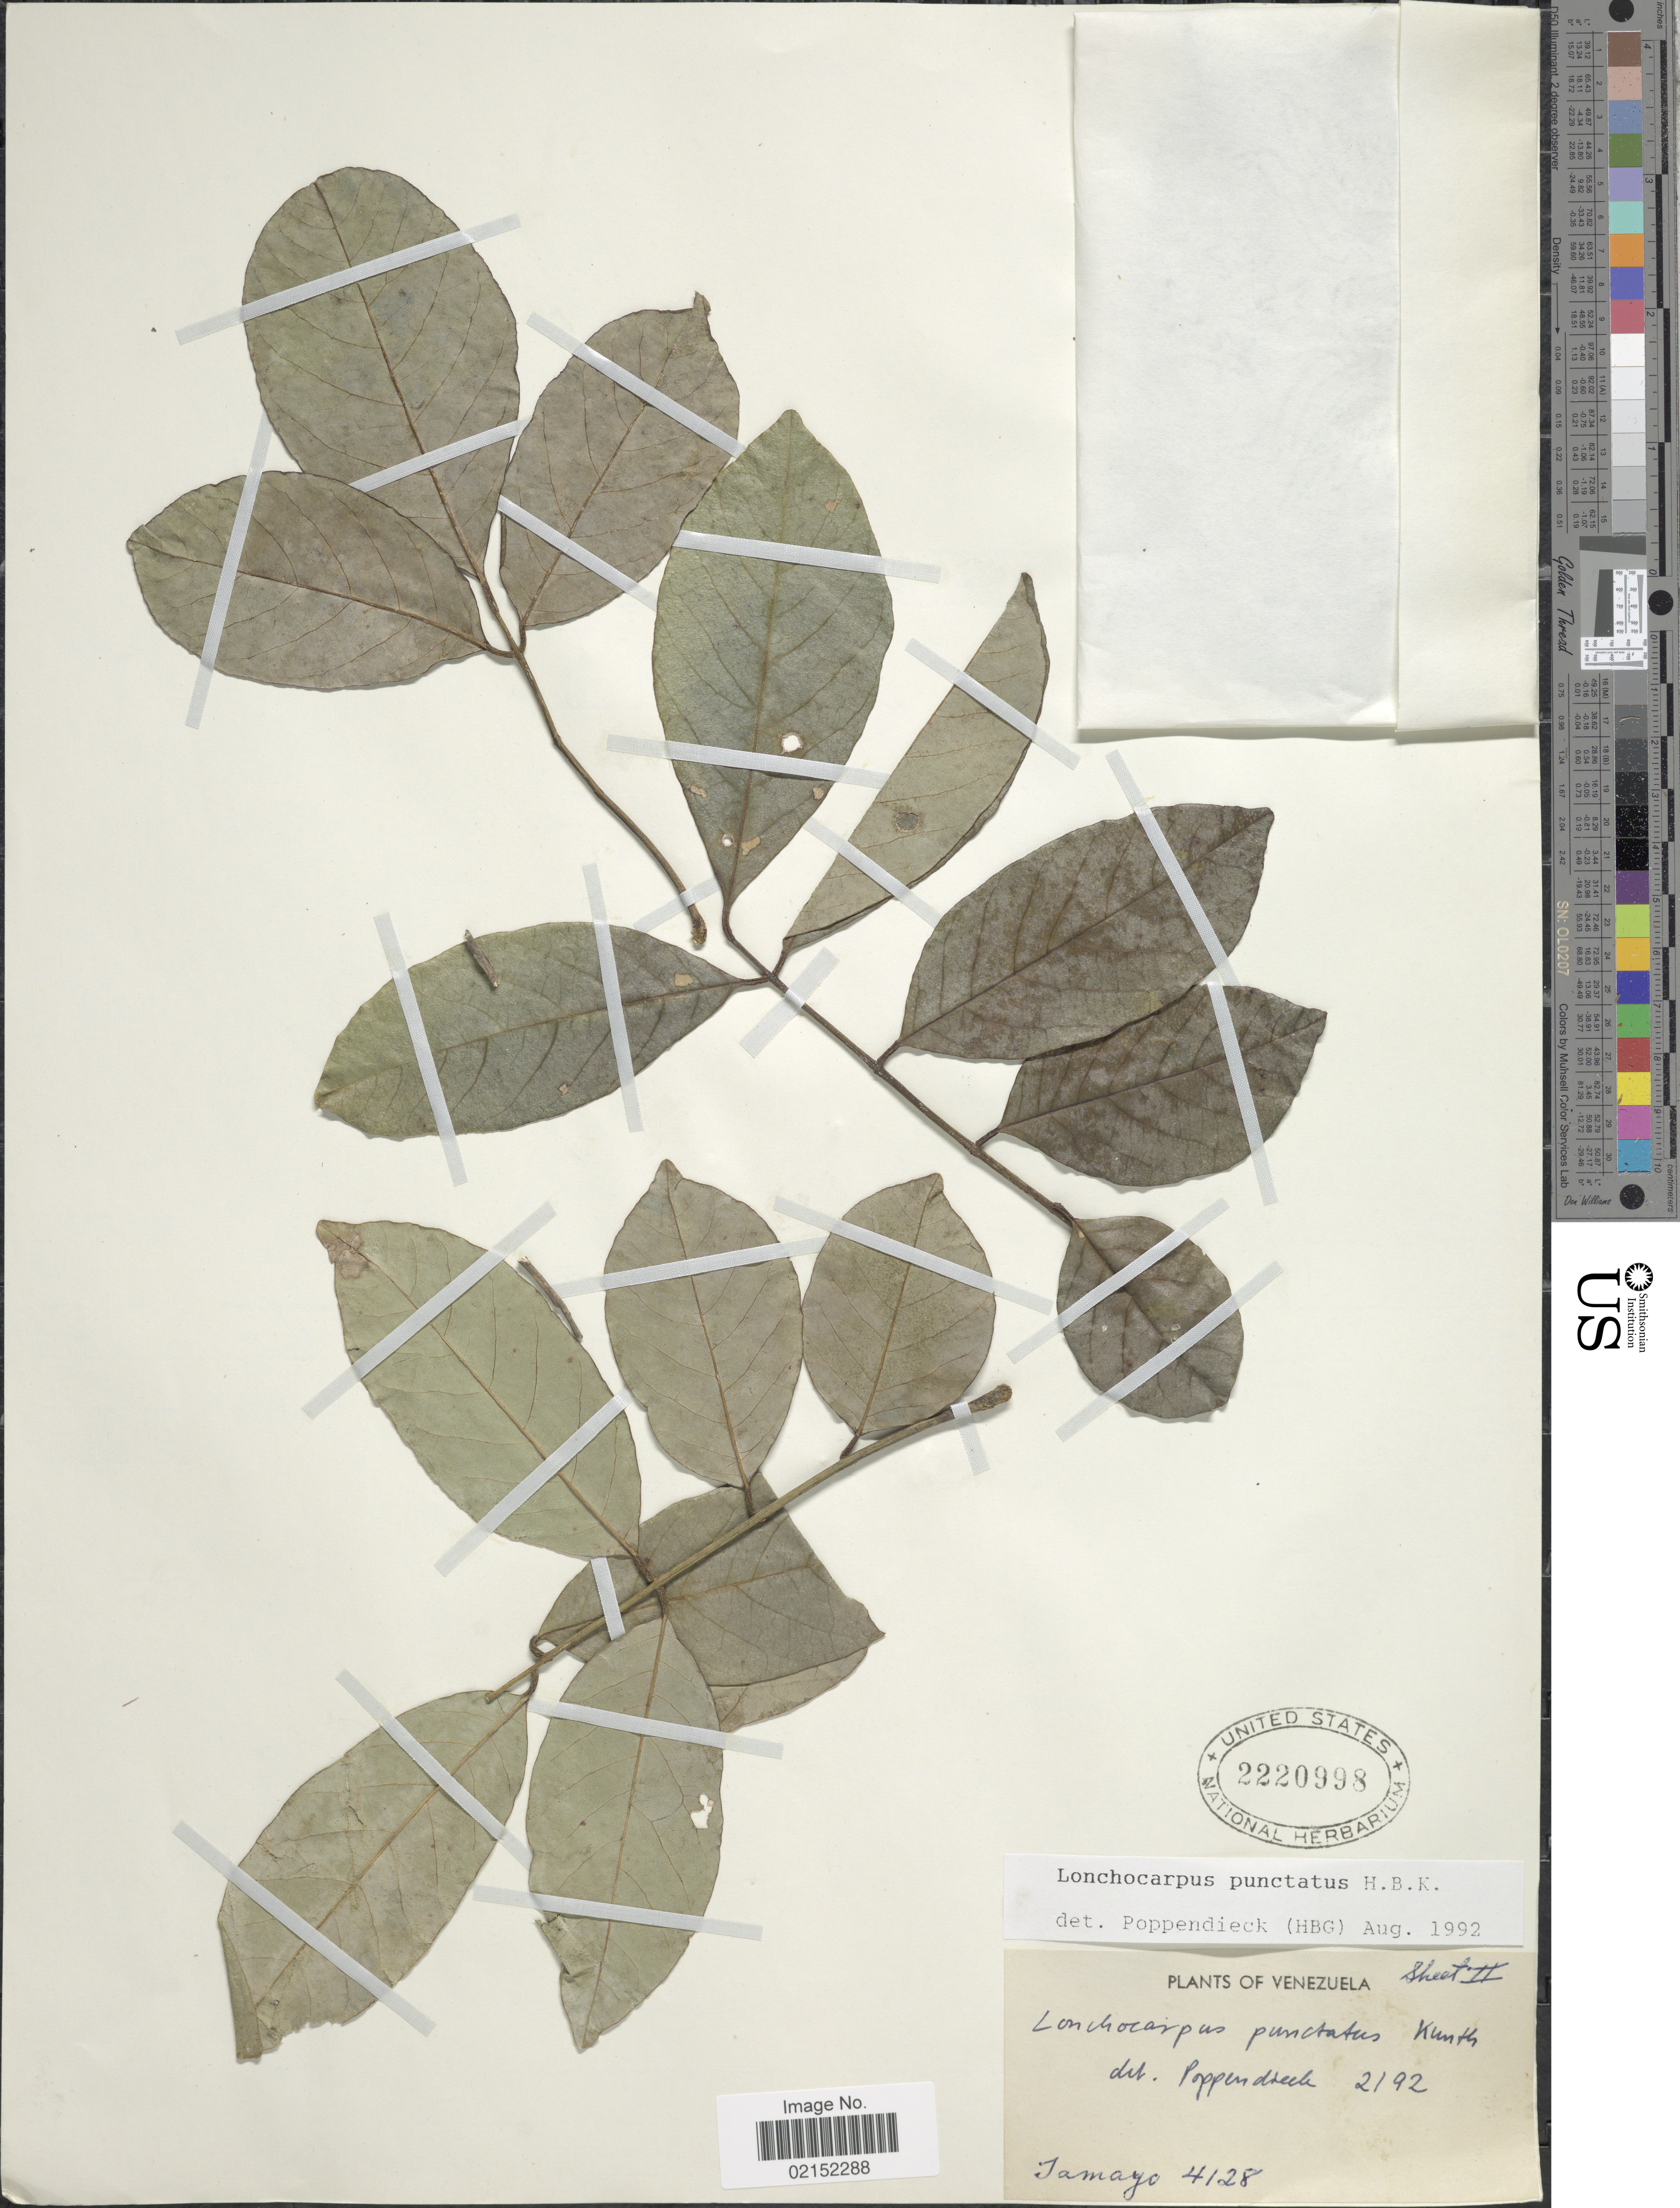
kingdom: Plantae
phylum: Tracheophyta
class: Magnoliopsida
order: Fabales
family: Fabaceae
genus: Lonchocarpus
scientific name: Lonchocarpus punctatus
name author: Kunth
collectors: -. Tamayo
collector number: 4128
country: Venezuela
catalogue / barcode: US 2220998